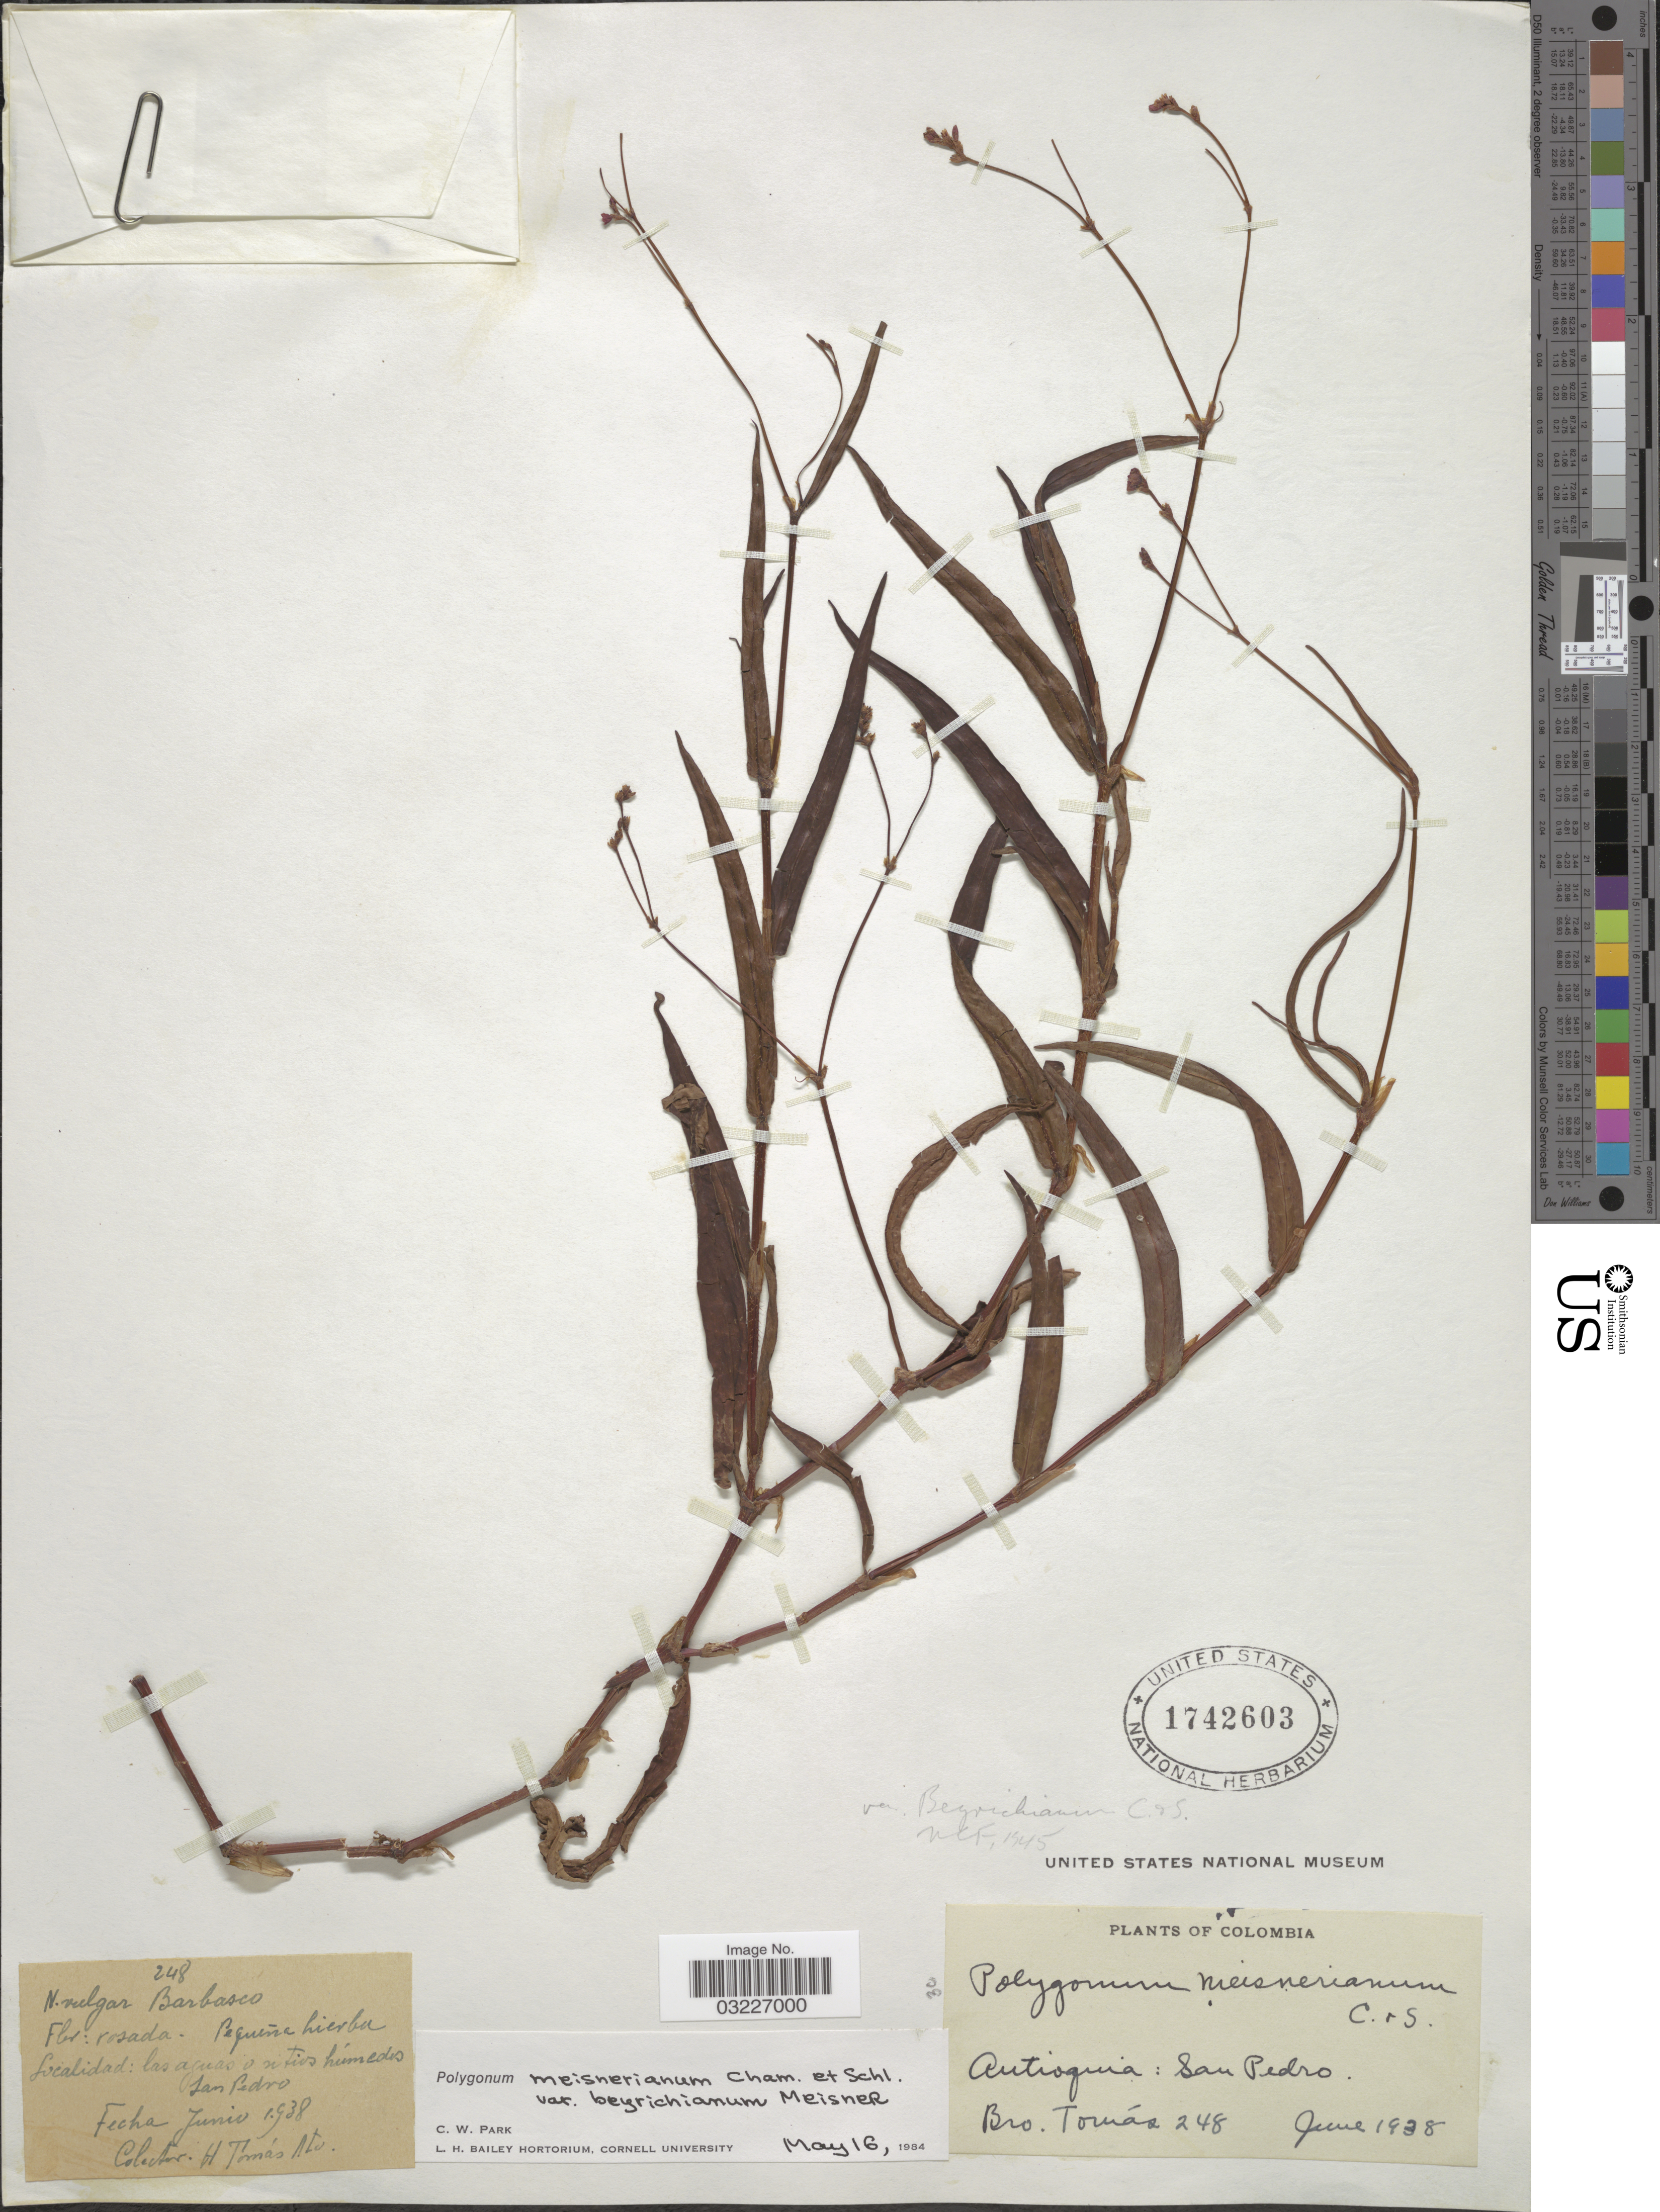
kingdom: Plantae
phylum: Tracheophyta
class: Magnoliopsida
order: Caryophyllales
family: Polygonaceae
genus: Polygonum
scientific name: Polygonum meisnerianum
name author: Cham. & Schltdl.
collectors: B. Tomas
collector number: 248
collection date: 1938-06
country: Colombia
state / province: Antioquia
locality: San Pedro.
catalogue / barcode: US 1742603